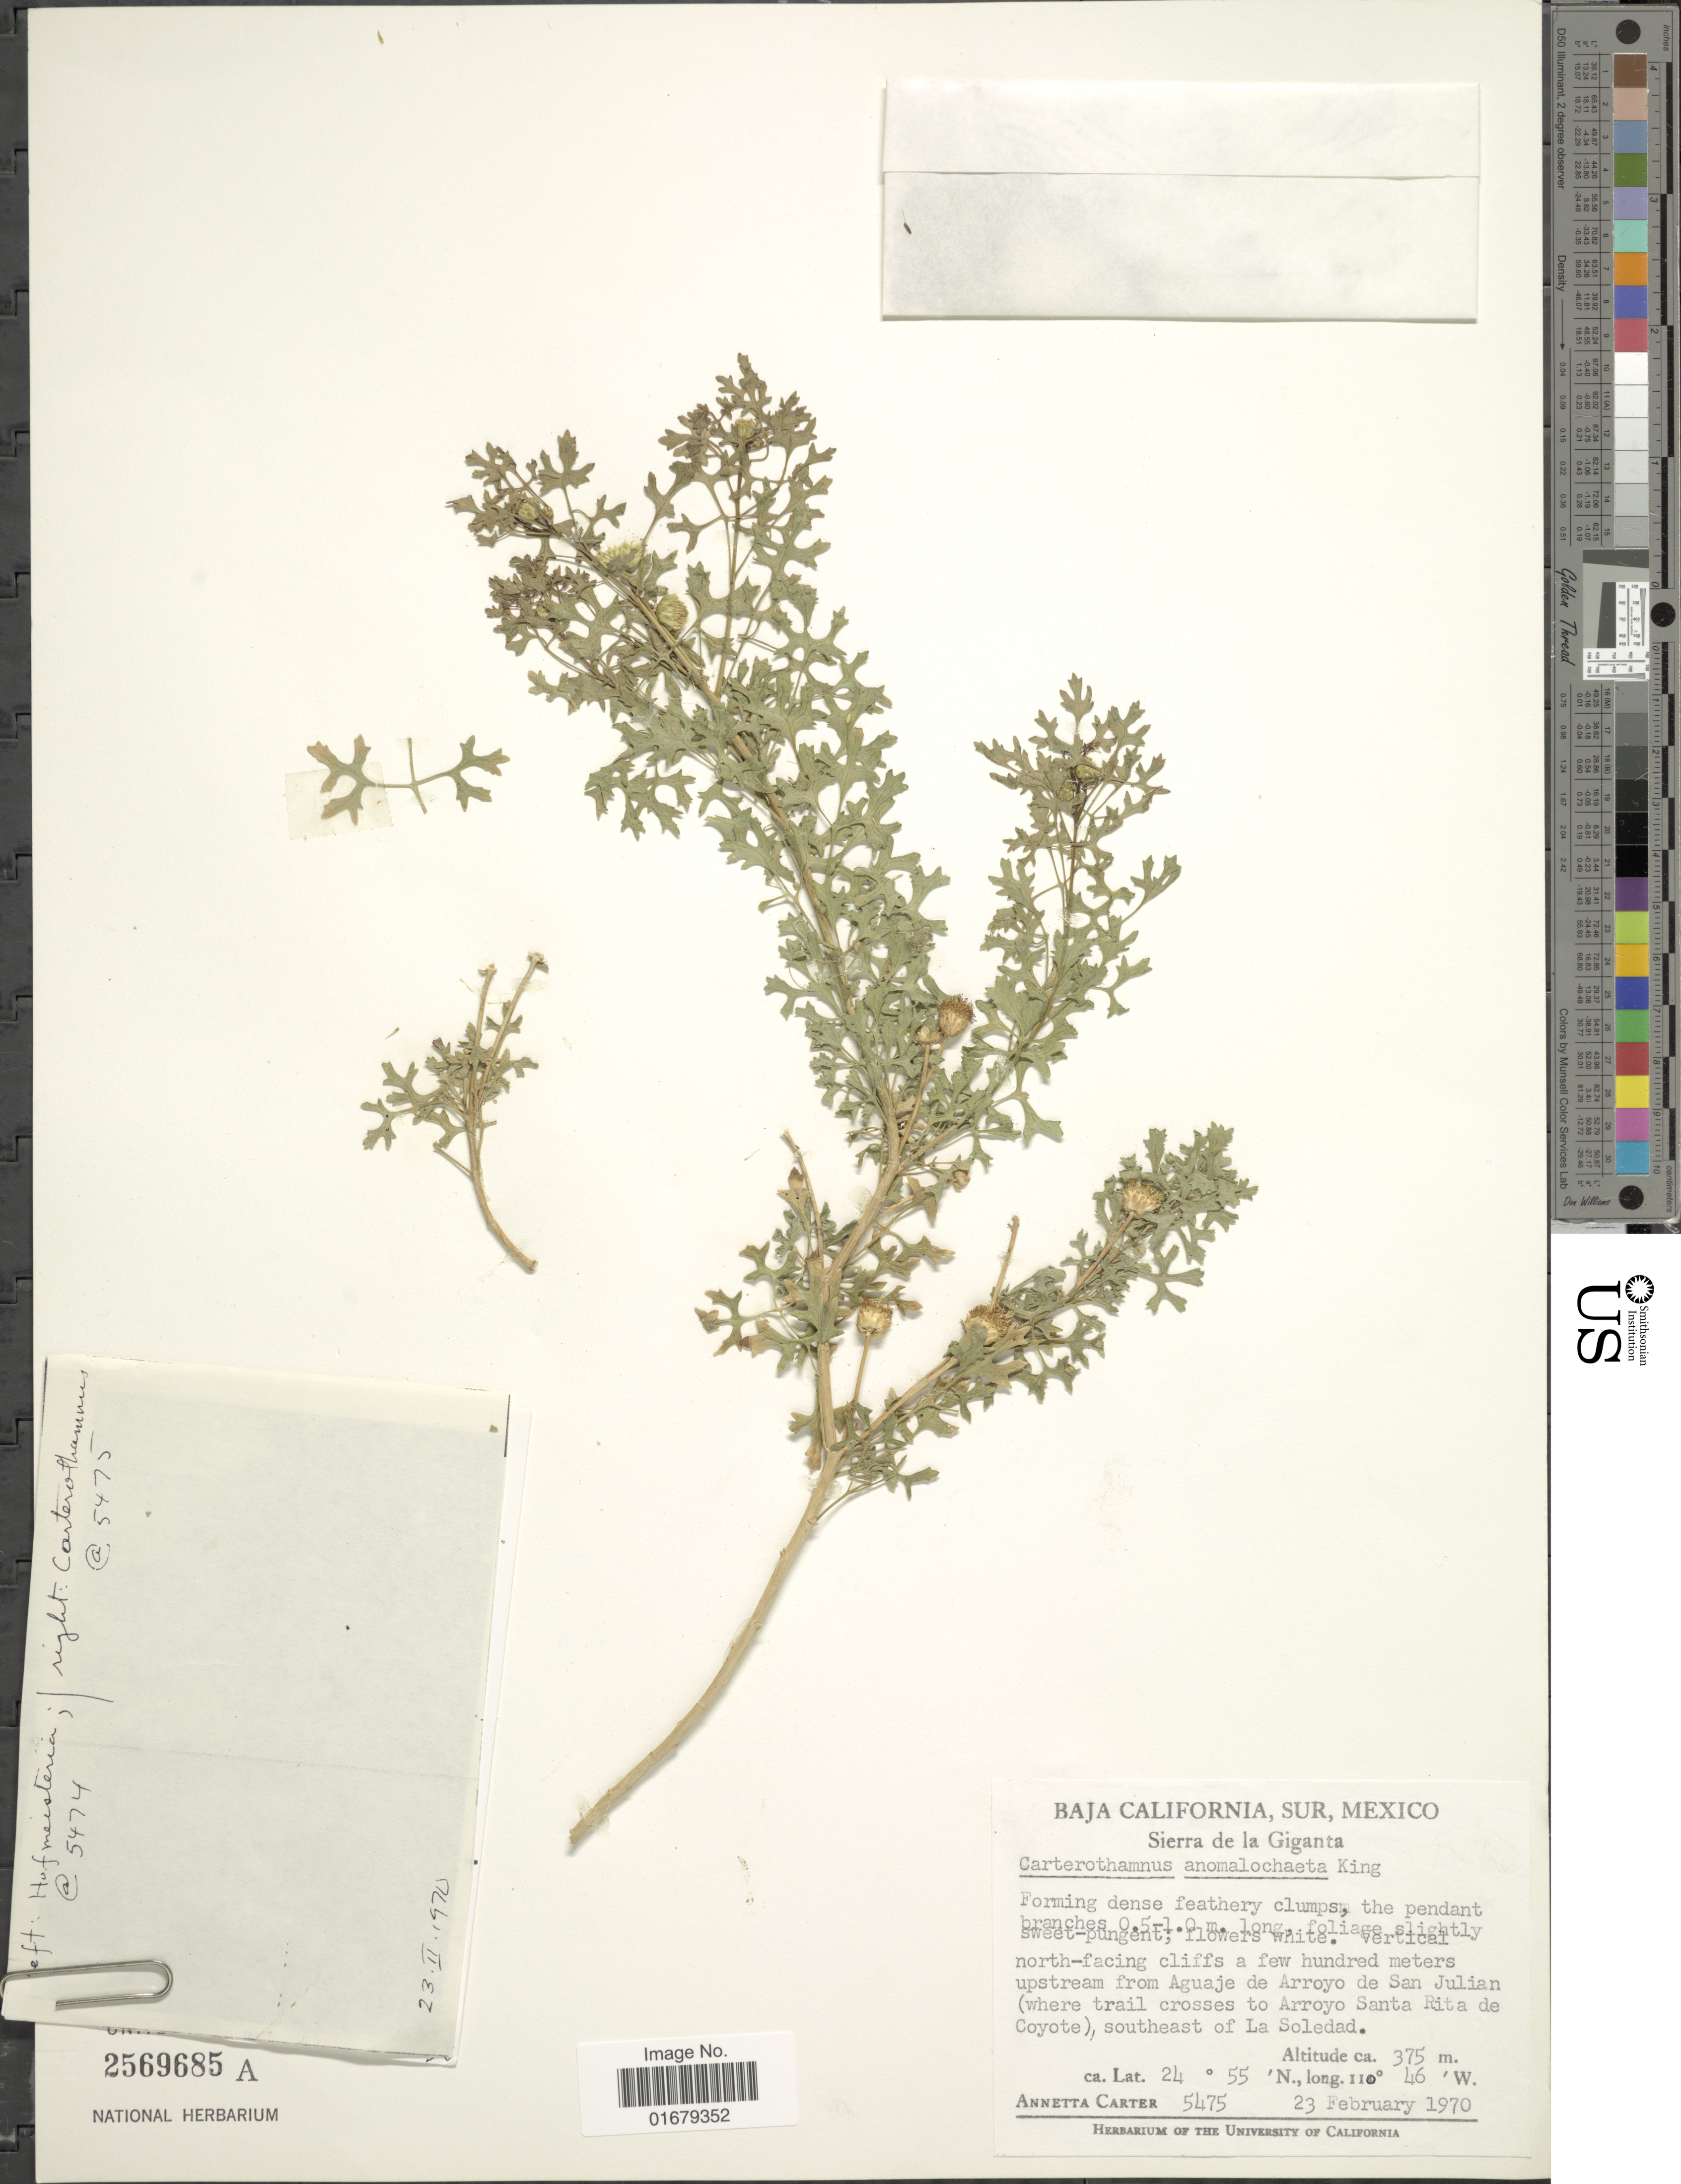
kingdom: Plantae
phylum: Tracheophyta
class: Magnoliopsida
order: Asterales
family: Asteraceae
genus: Carterothamnus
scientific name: Carterothamnus anomalochaeta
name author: R.M. King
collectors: A. Carter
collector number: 5475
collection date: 1970-02-23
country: Mexico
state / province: Baja California Sur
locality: Sierra de La Giganta, Vertical, north - facing cliffs a few hunderd meters upstream from Aguaje de Arroyo San Julian ( where trail corsses to Arroyp Santa Rita de Coyote ), southeast of La Soledad.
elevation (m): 375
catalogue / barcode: US 2569685